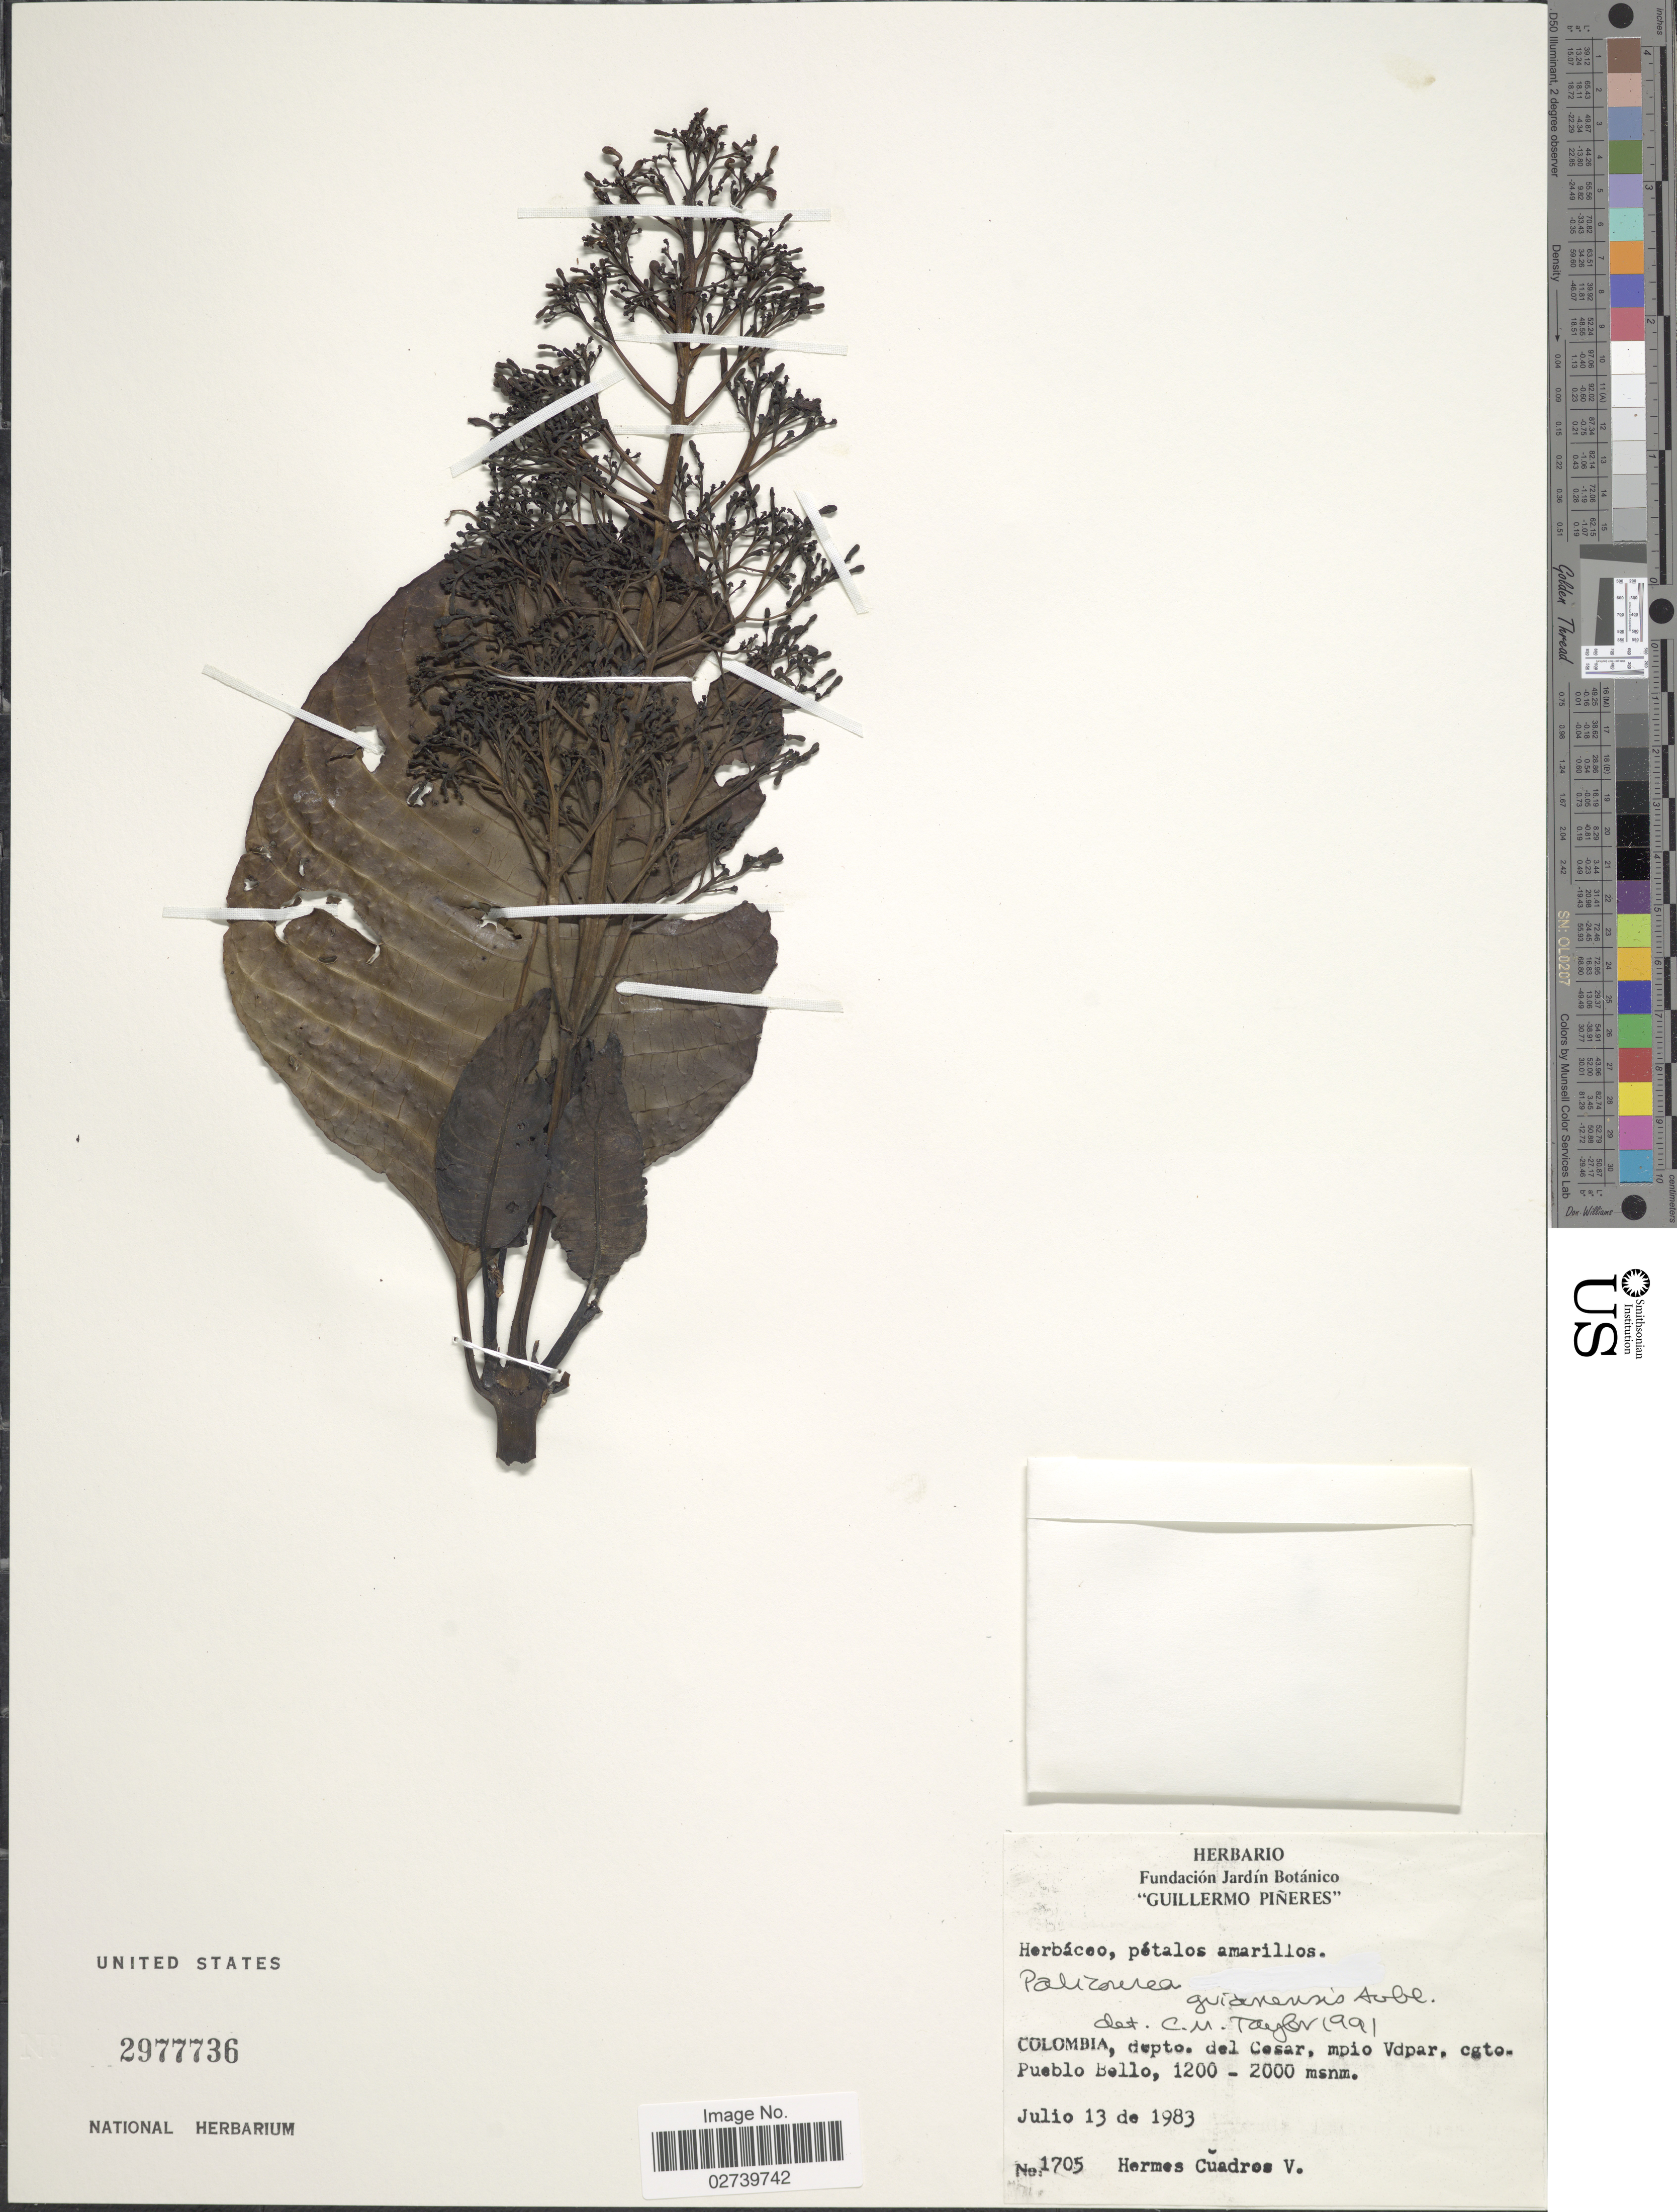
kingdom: Plantae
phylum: Tracheophyta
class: Magnoliopsida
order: Gentianales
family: Rubiaceae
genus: Palicourea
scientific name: Palicourea guianensis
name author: Aubl.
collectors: H. Cuadros V.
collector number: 1705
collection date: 1983-07-13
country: Colombia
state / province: Cesar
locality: Mpio Vdpar, cgto. Pueblo Bello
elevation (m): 1200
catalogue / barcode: US 2977736